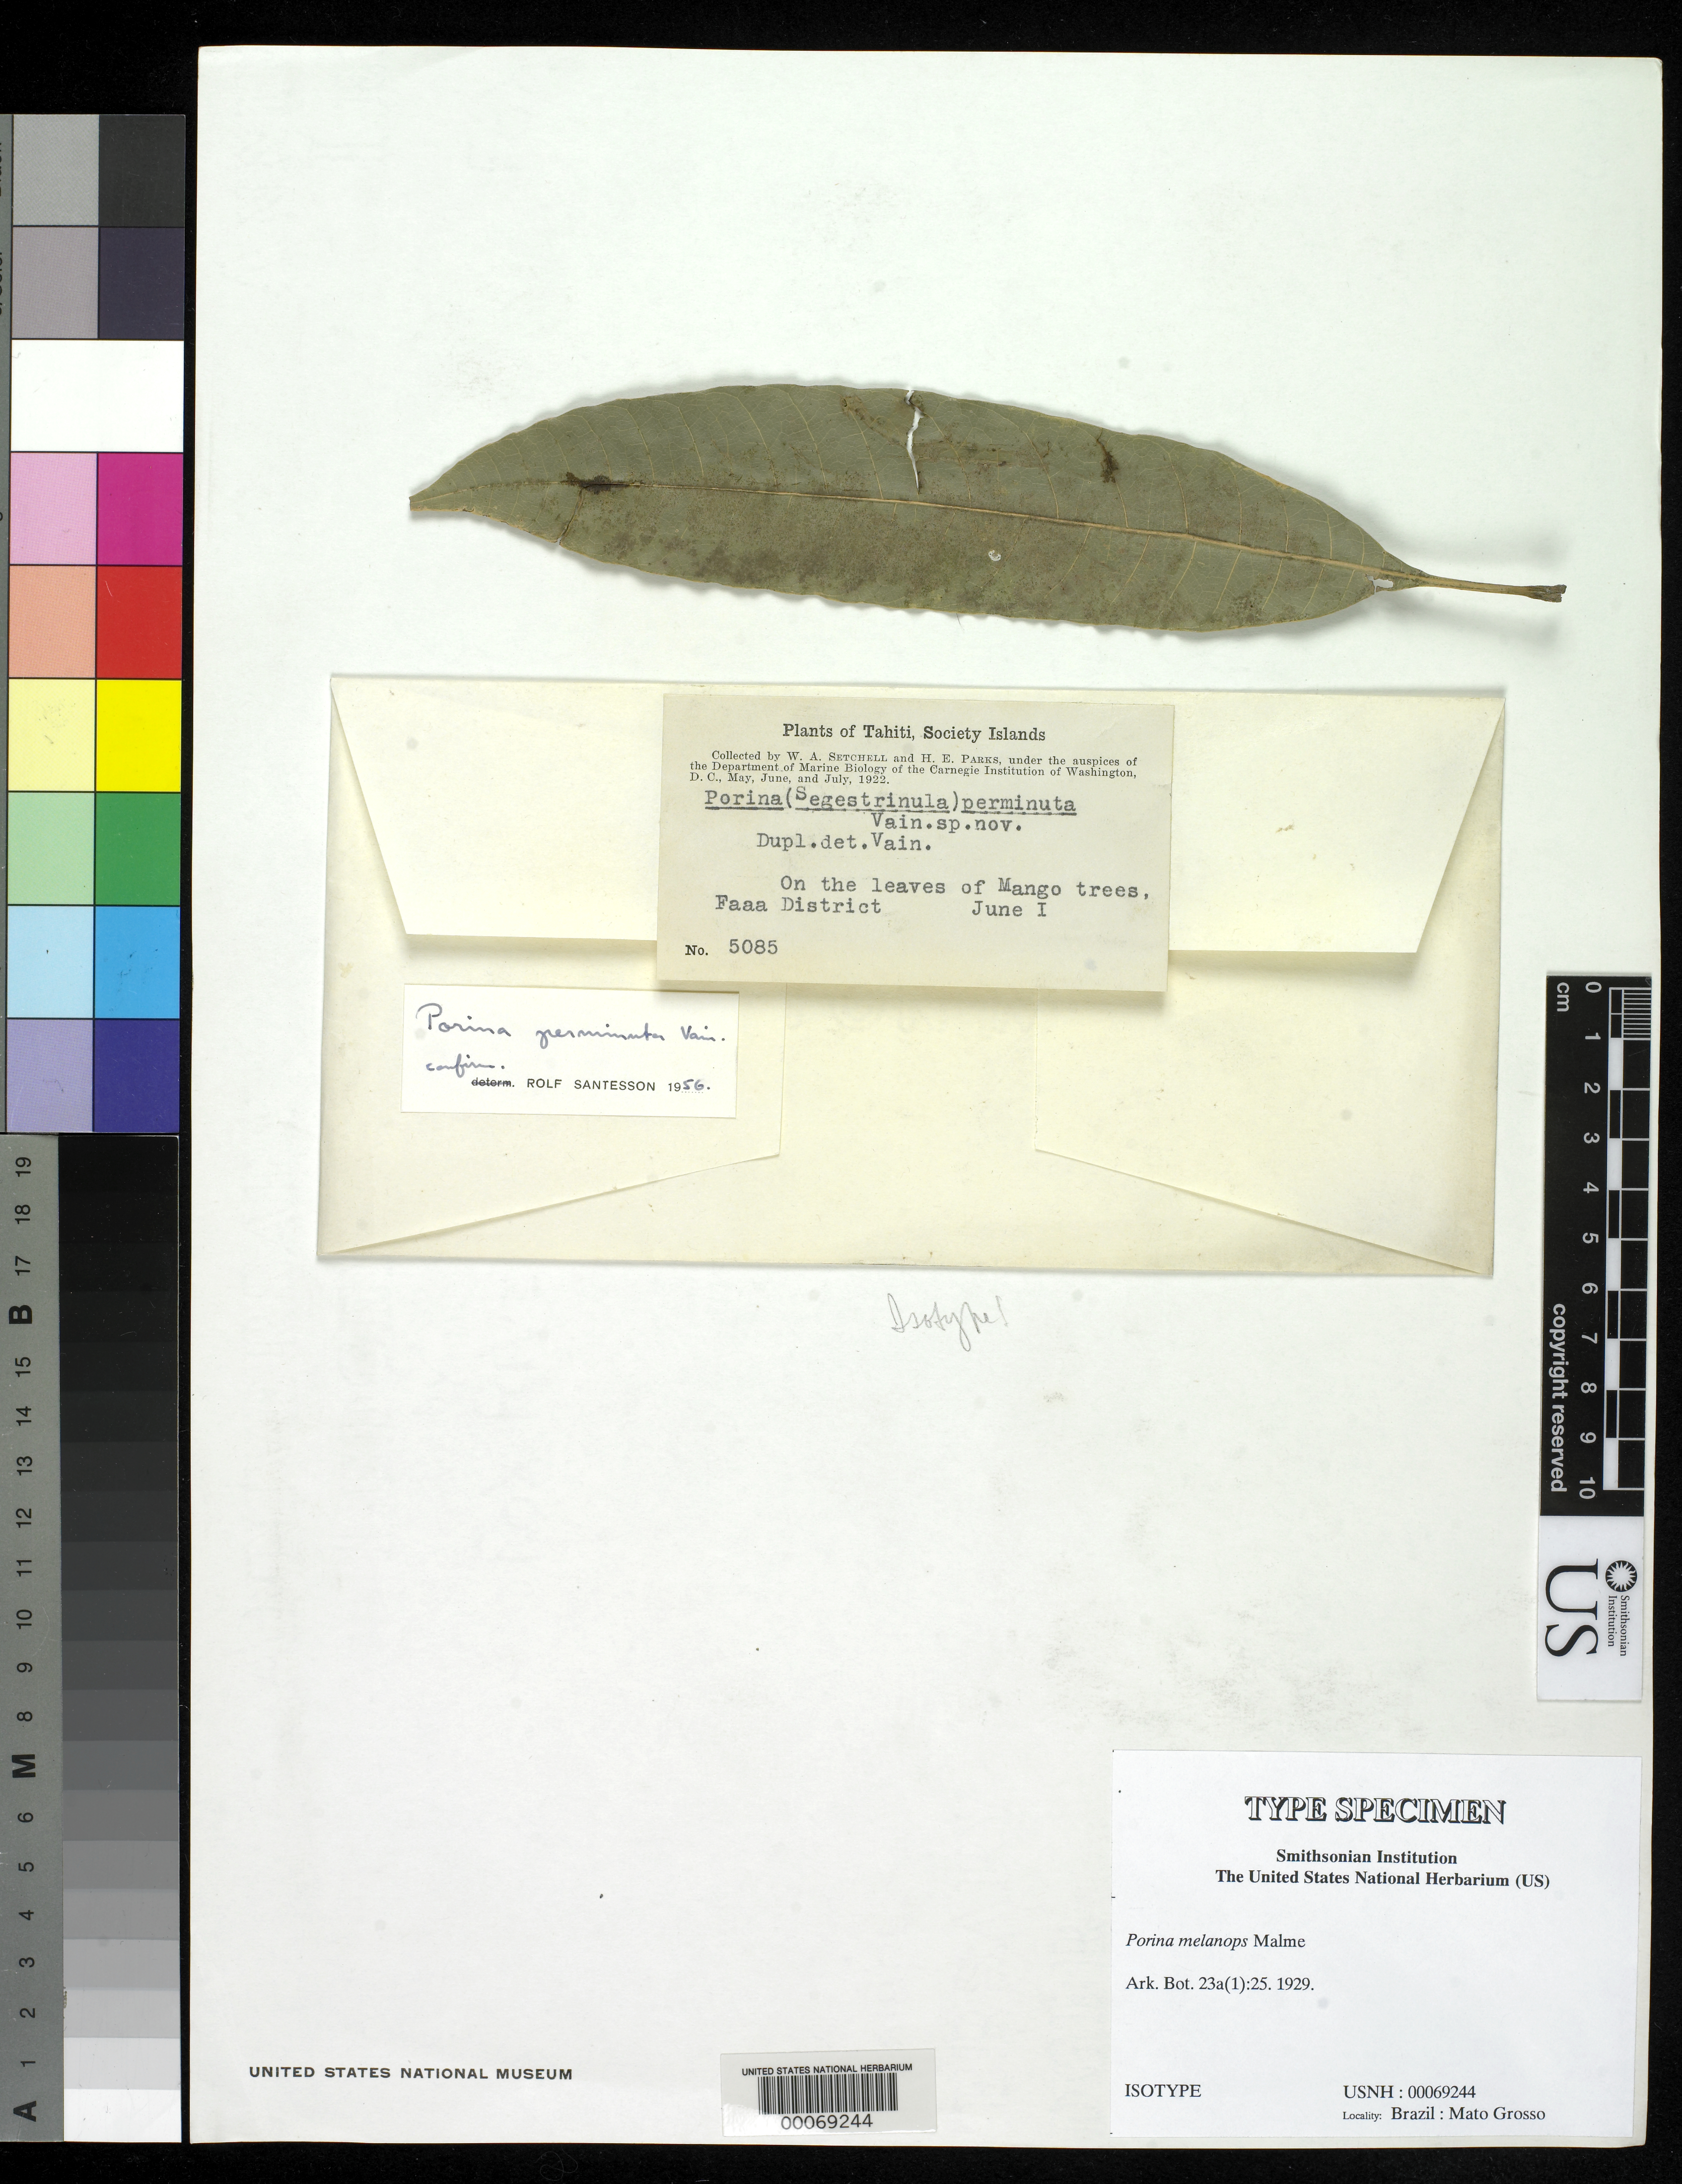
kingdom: Fungi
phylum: Ascomycota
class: Lecanoromycetes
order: Ostropales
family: Porinaceae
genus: Porina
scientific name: Porina melanops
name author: Malme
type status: Isotype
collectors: G. O. A. Malme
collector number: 181 Exsiccata #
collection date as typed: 10 Aug 1894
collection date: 1894-08-10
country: Brazil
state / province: Mato Grosso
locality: Corumba.